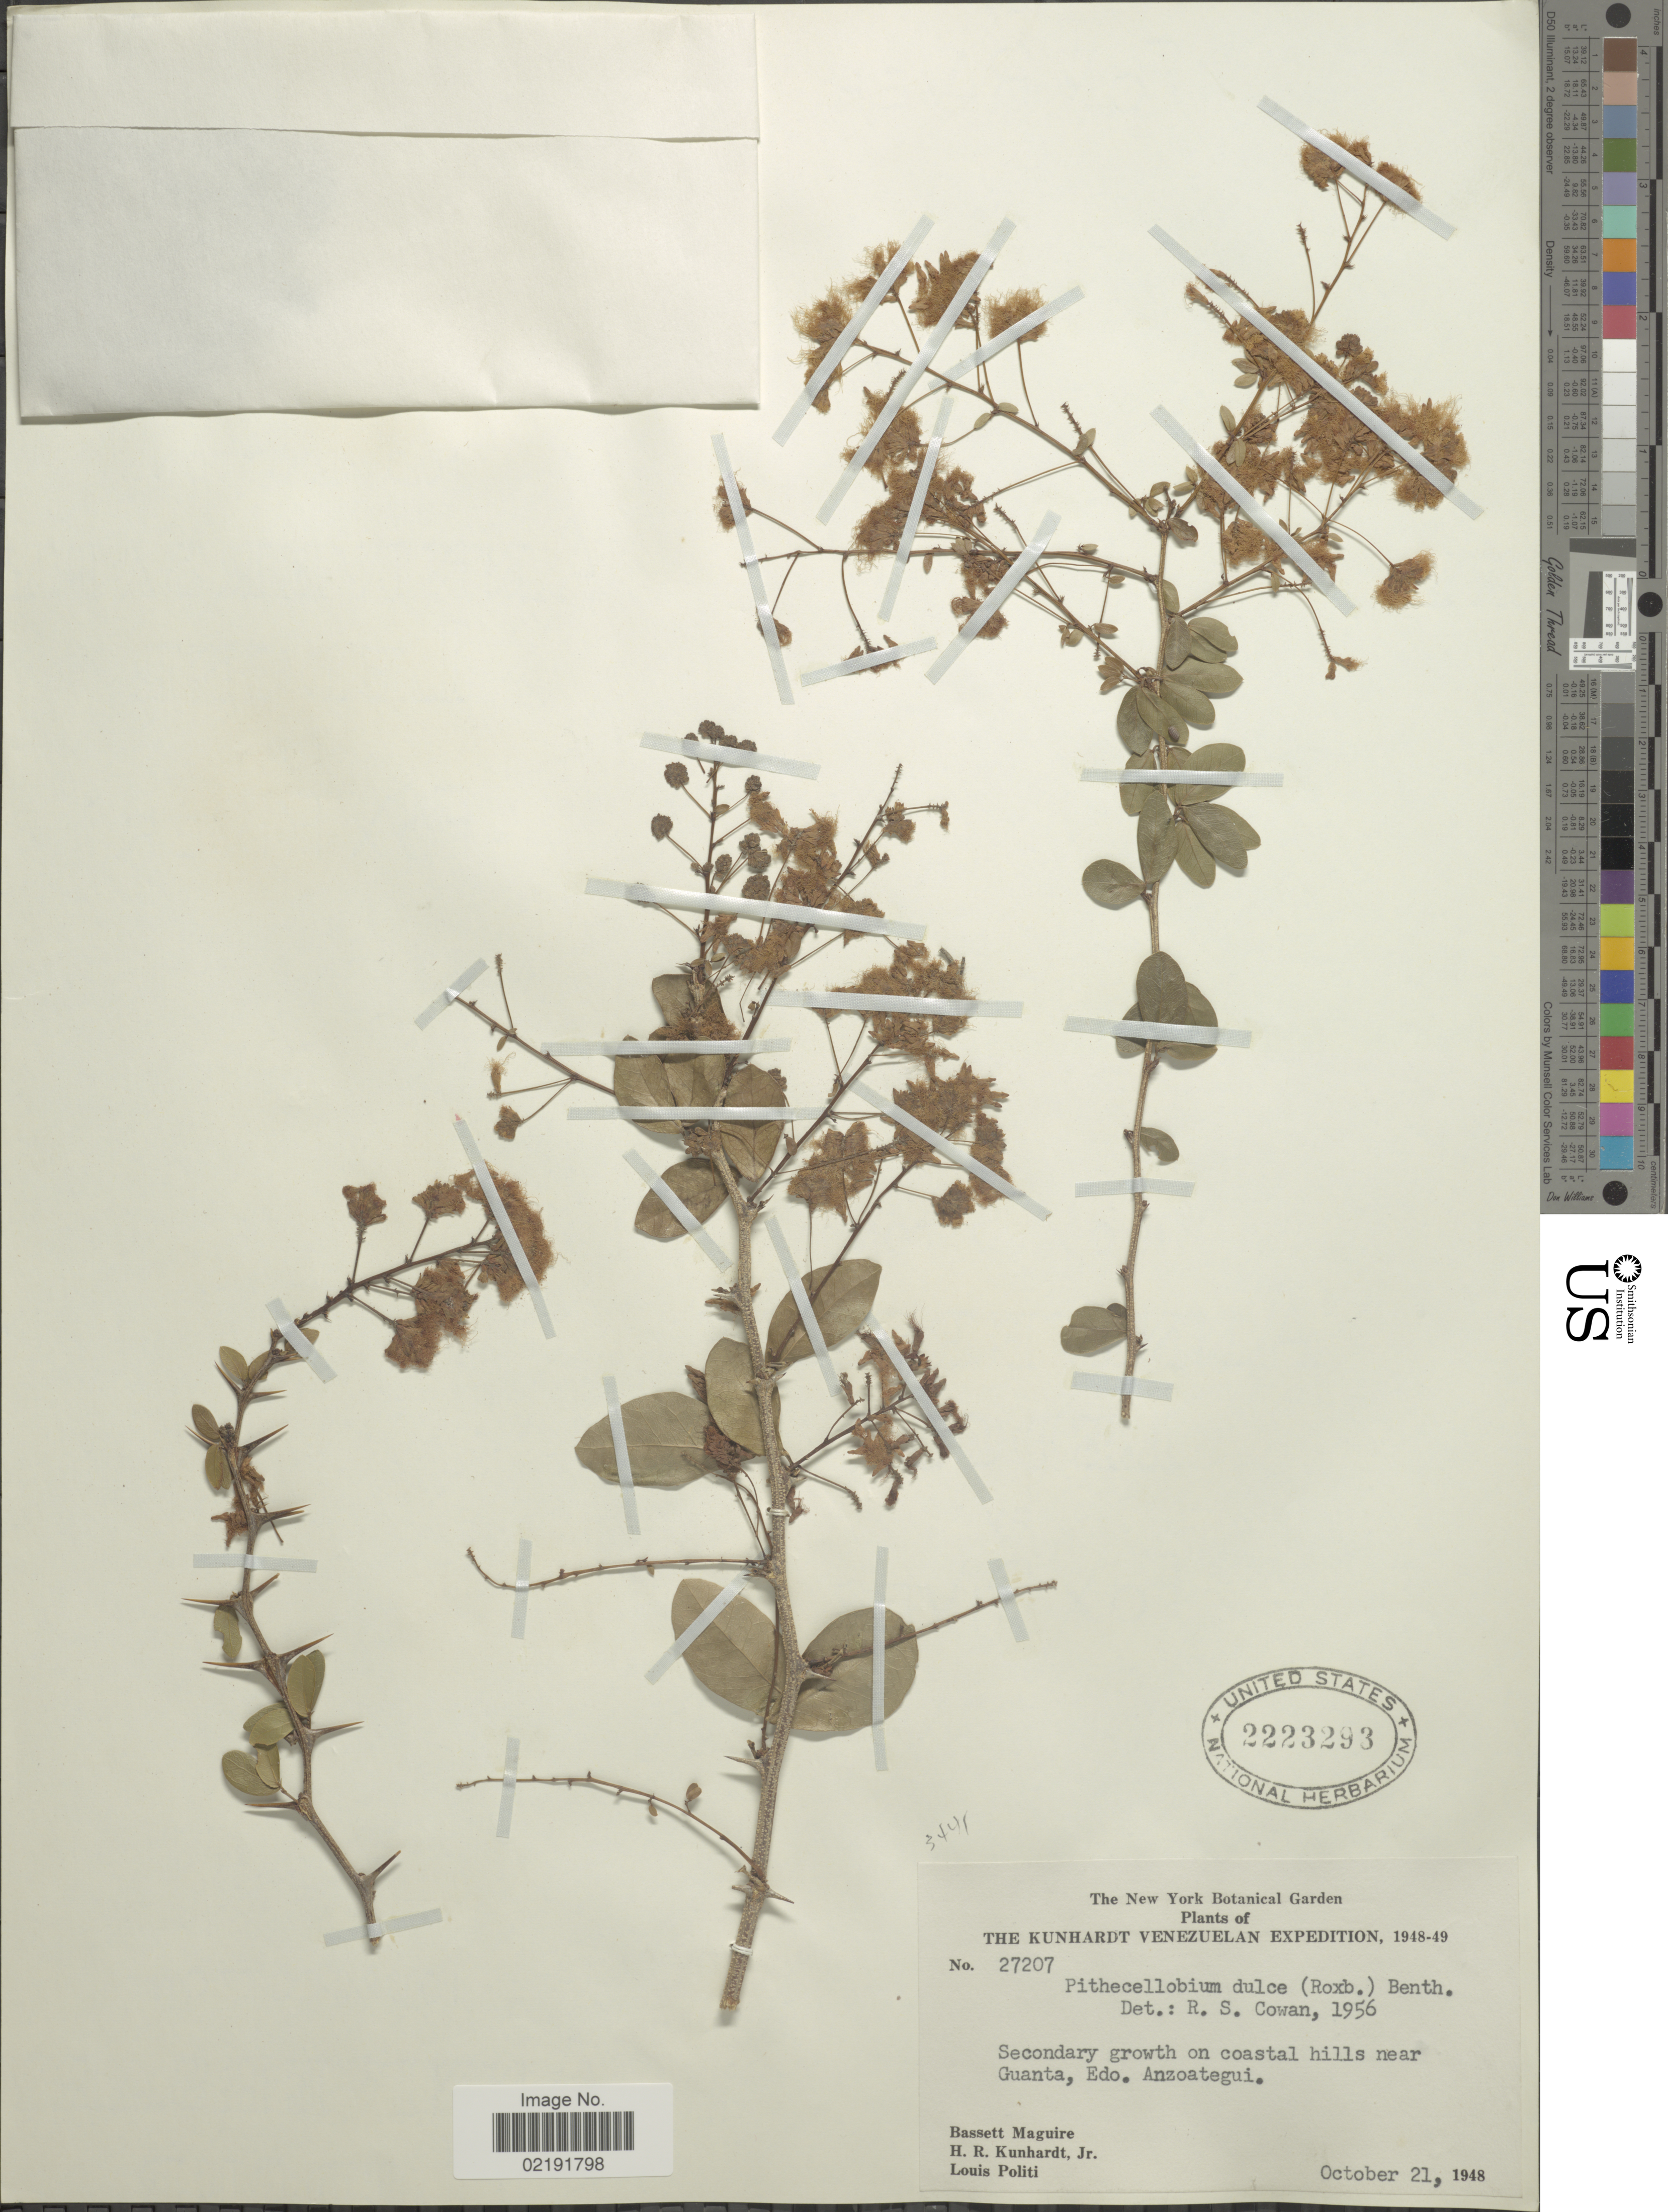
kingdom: Plantae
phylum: Tracheophyta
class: Magnoliopsida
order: Fabales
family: Fabaceae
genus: Pithecellobium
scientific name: Pithecellobium dulce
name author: (Roxb.) Benth.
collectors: B. Maguire, H. Kunhardt & L. Politi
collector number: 27207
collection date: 1948-10-21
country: Venezuela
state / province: Anzoategui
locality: Secondary growth on coastal hills near Guanta, Edo. Anzoategui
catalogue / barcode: US 2223293